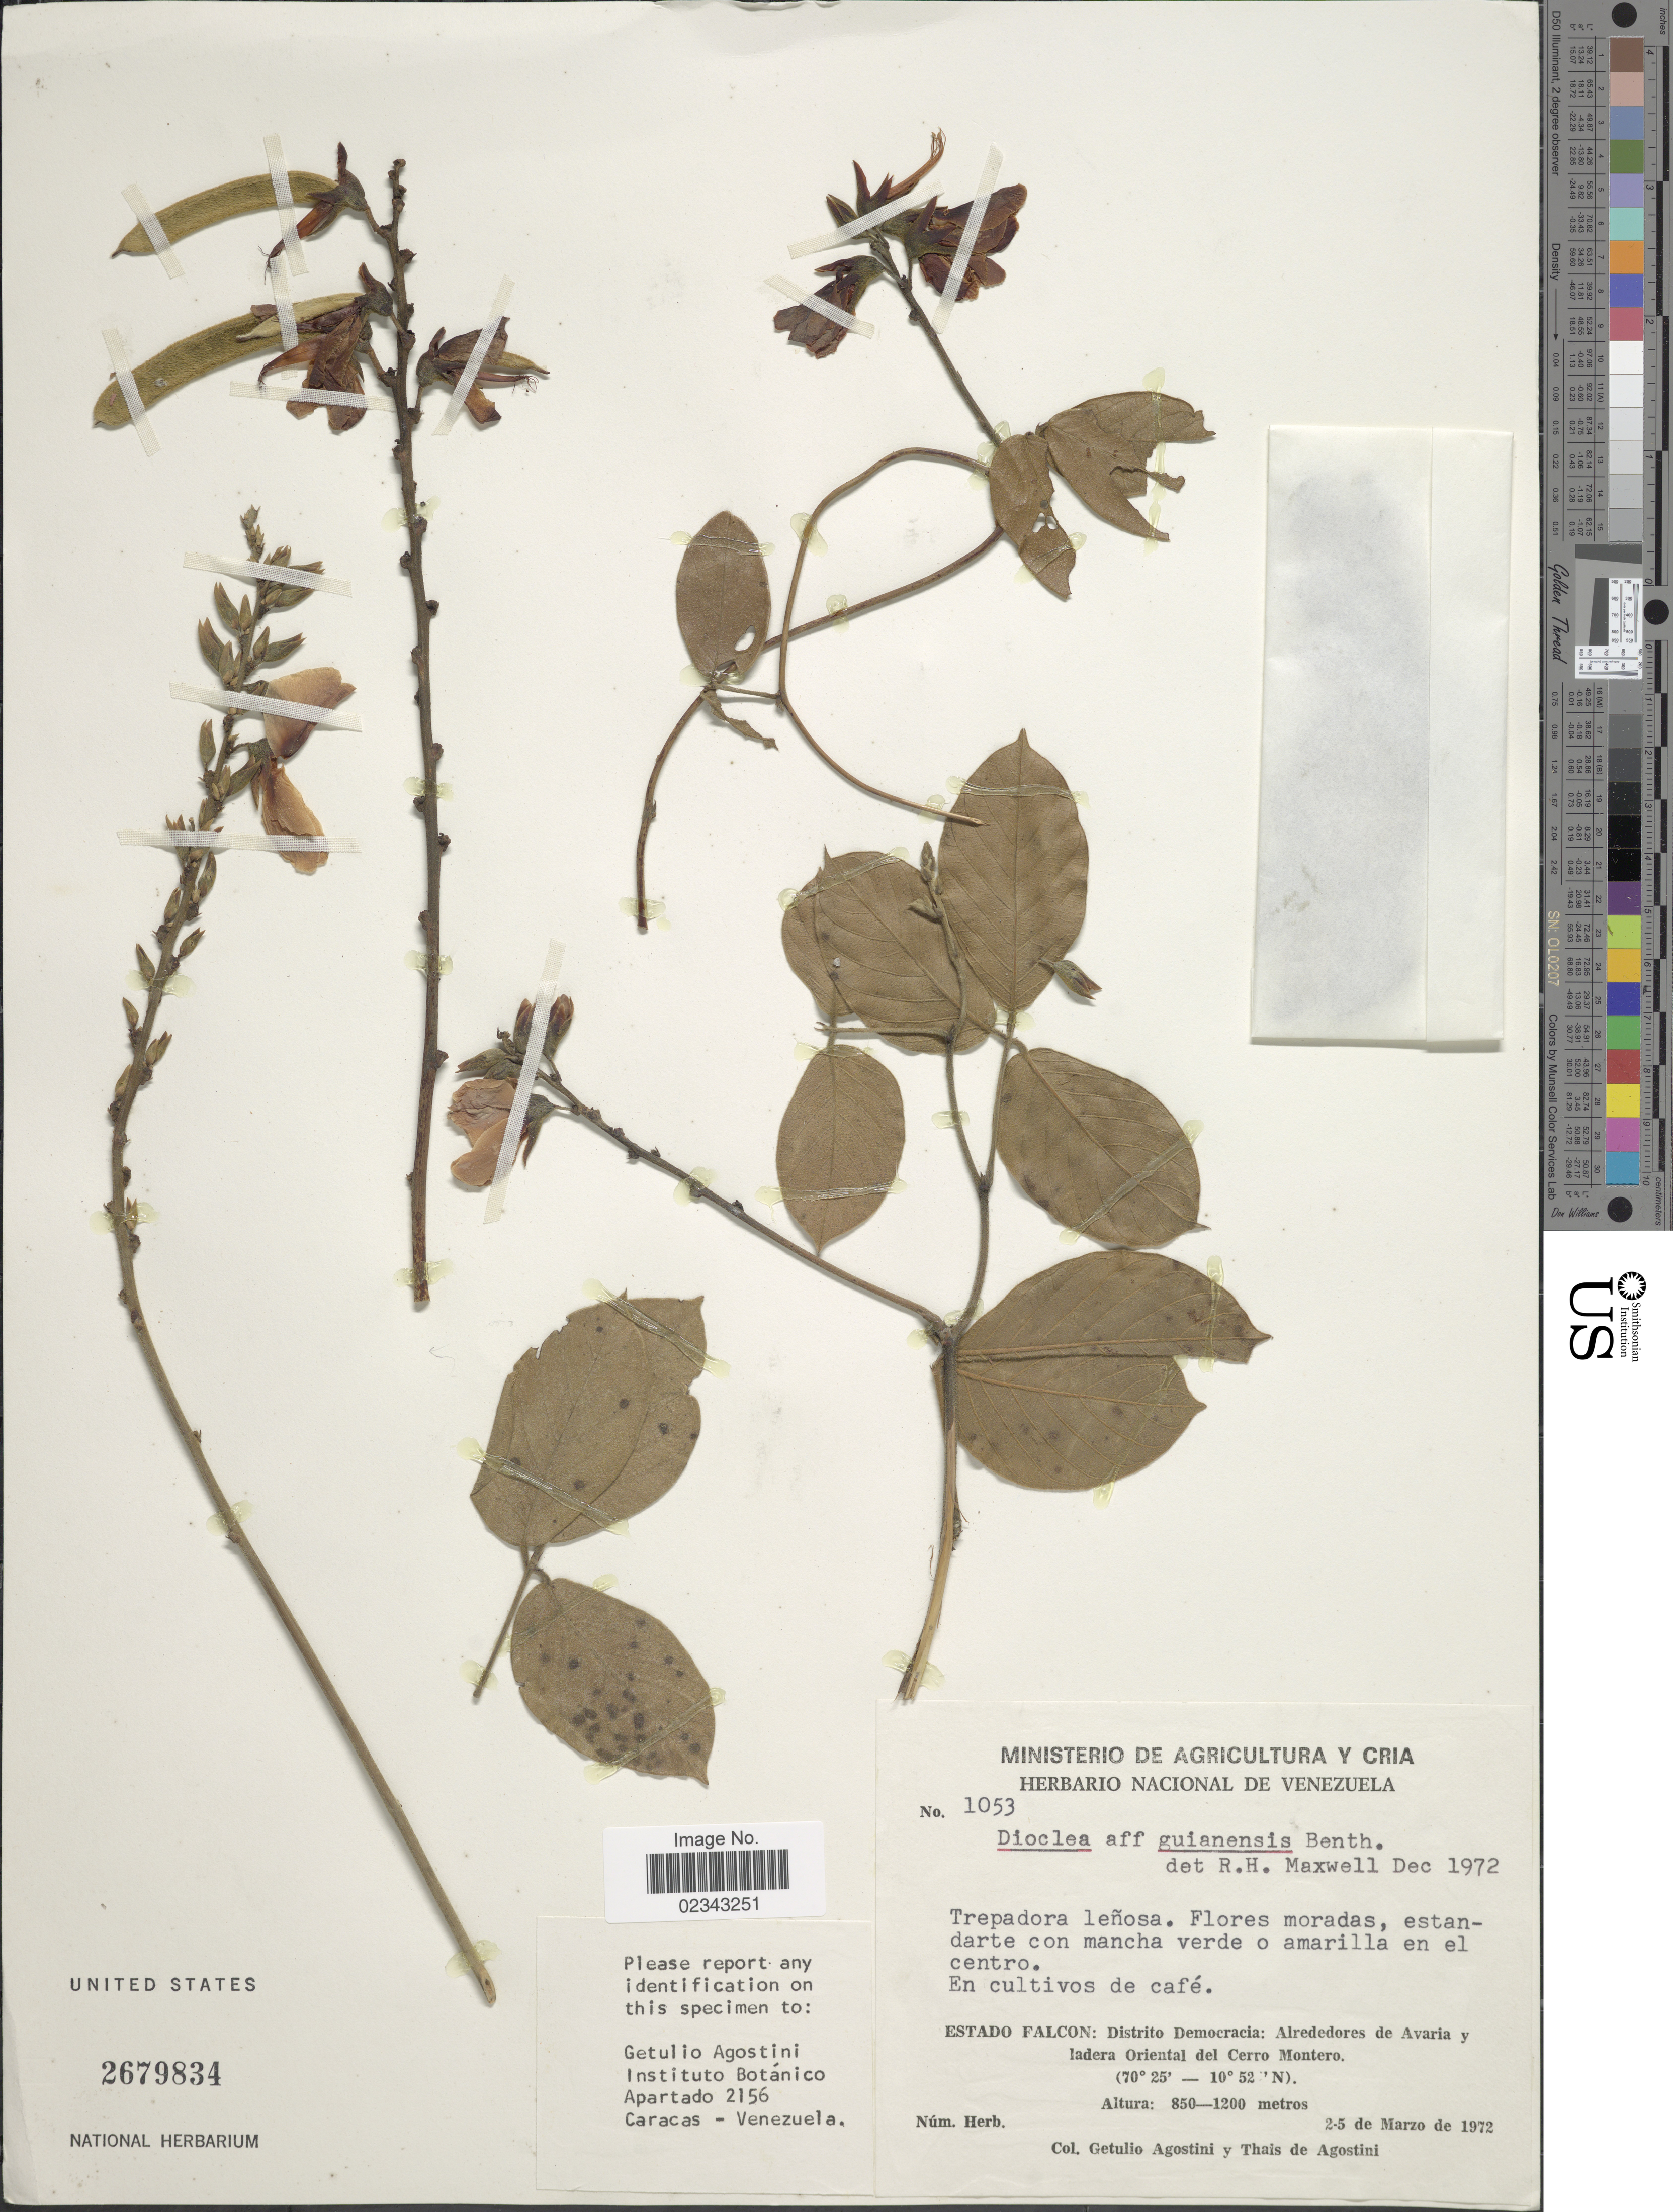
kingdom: Plantae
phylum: Tracheophyta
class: Magnoliopsida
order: Fabales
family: Fabaceae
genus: Dioclea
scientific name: Dioclea guianensis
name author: Benth.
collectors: G. Agostini & T. Agostini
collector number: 1053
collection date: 1972-03-02/1972-03-05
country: Venezuela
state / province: Falcón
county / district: Democracia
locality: Distrito Democracia: Alrededores de Avaria y ladera Oriental del Cerro Montero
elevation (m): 850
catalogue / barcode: US 2679834